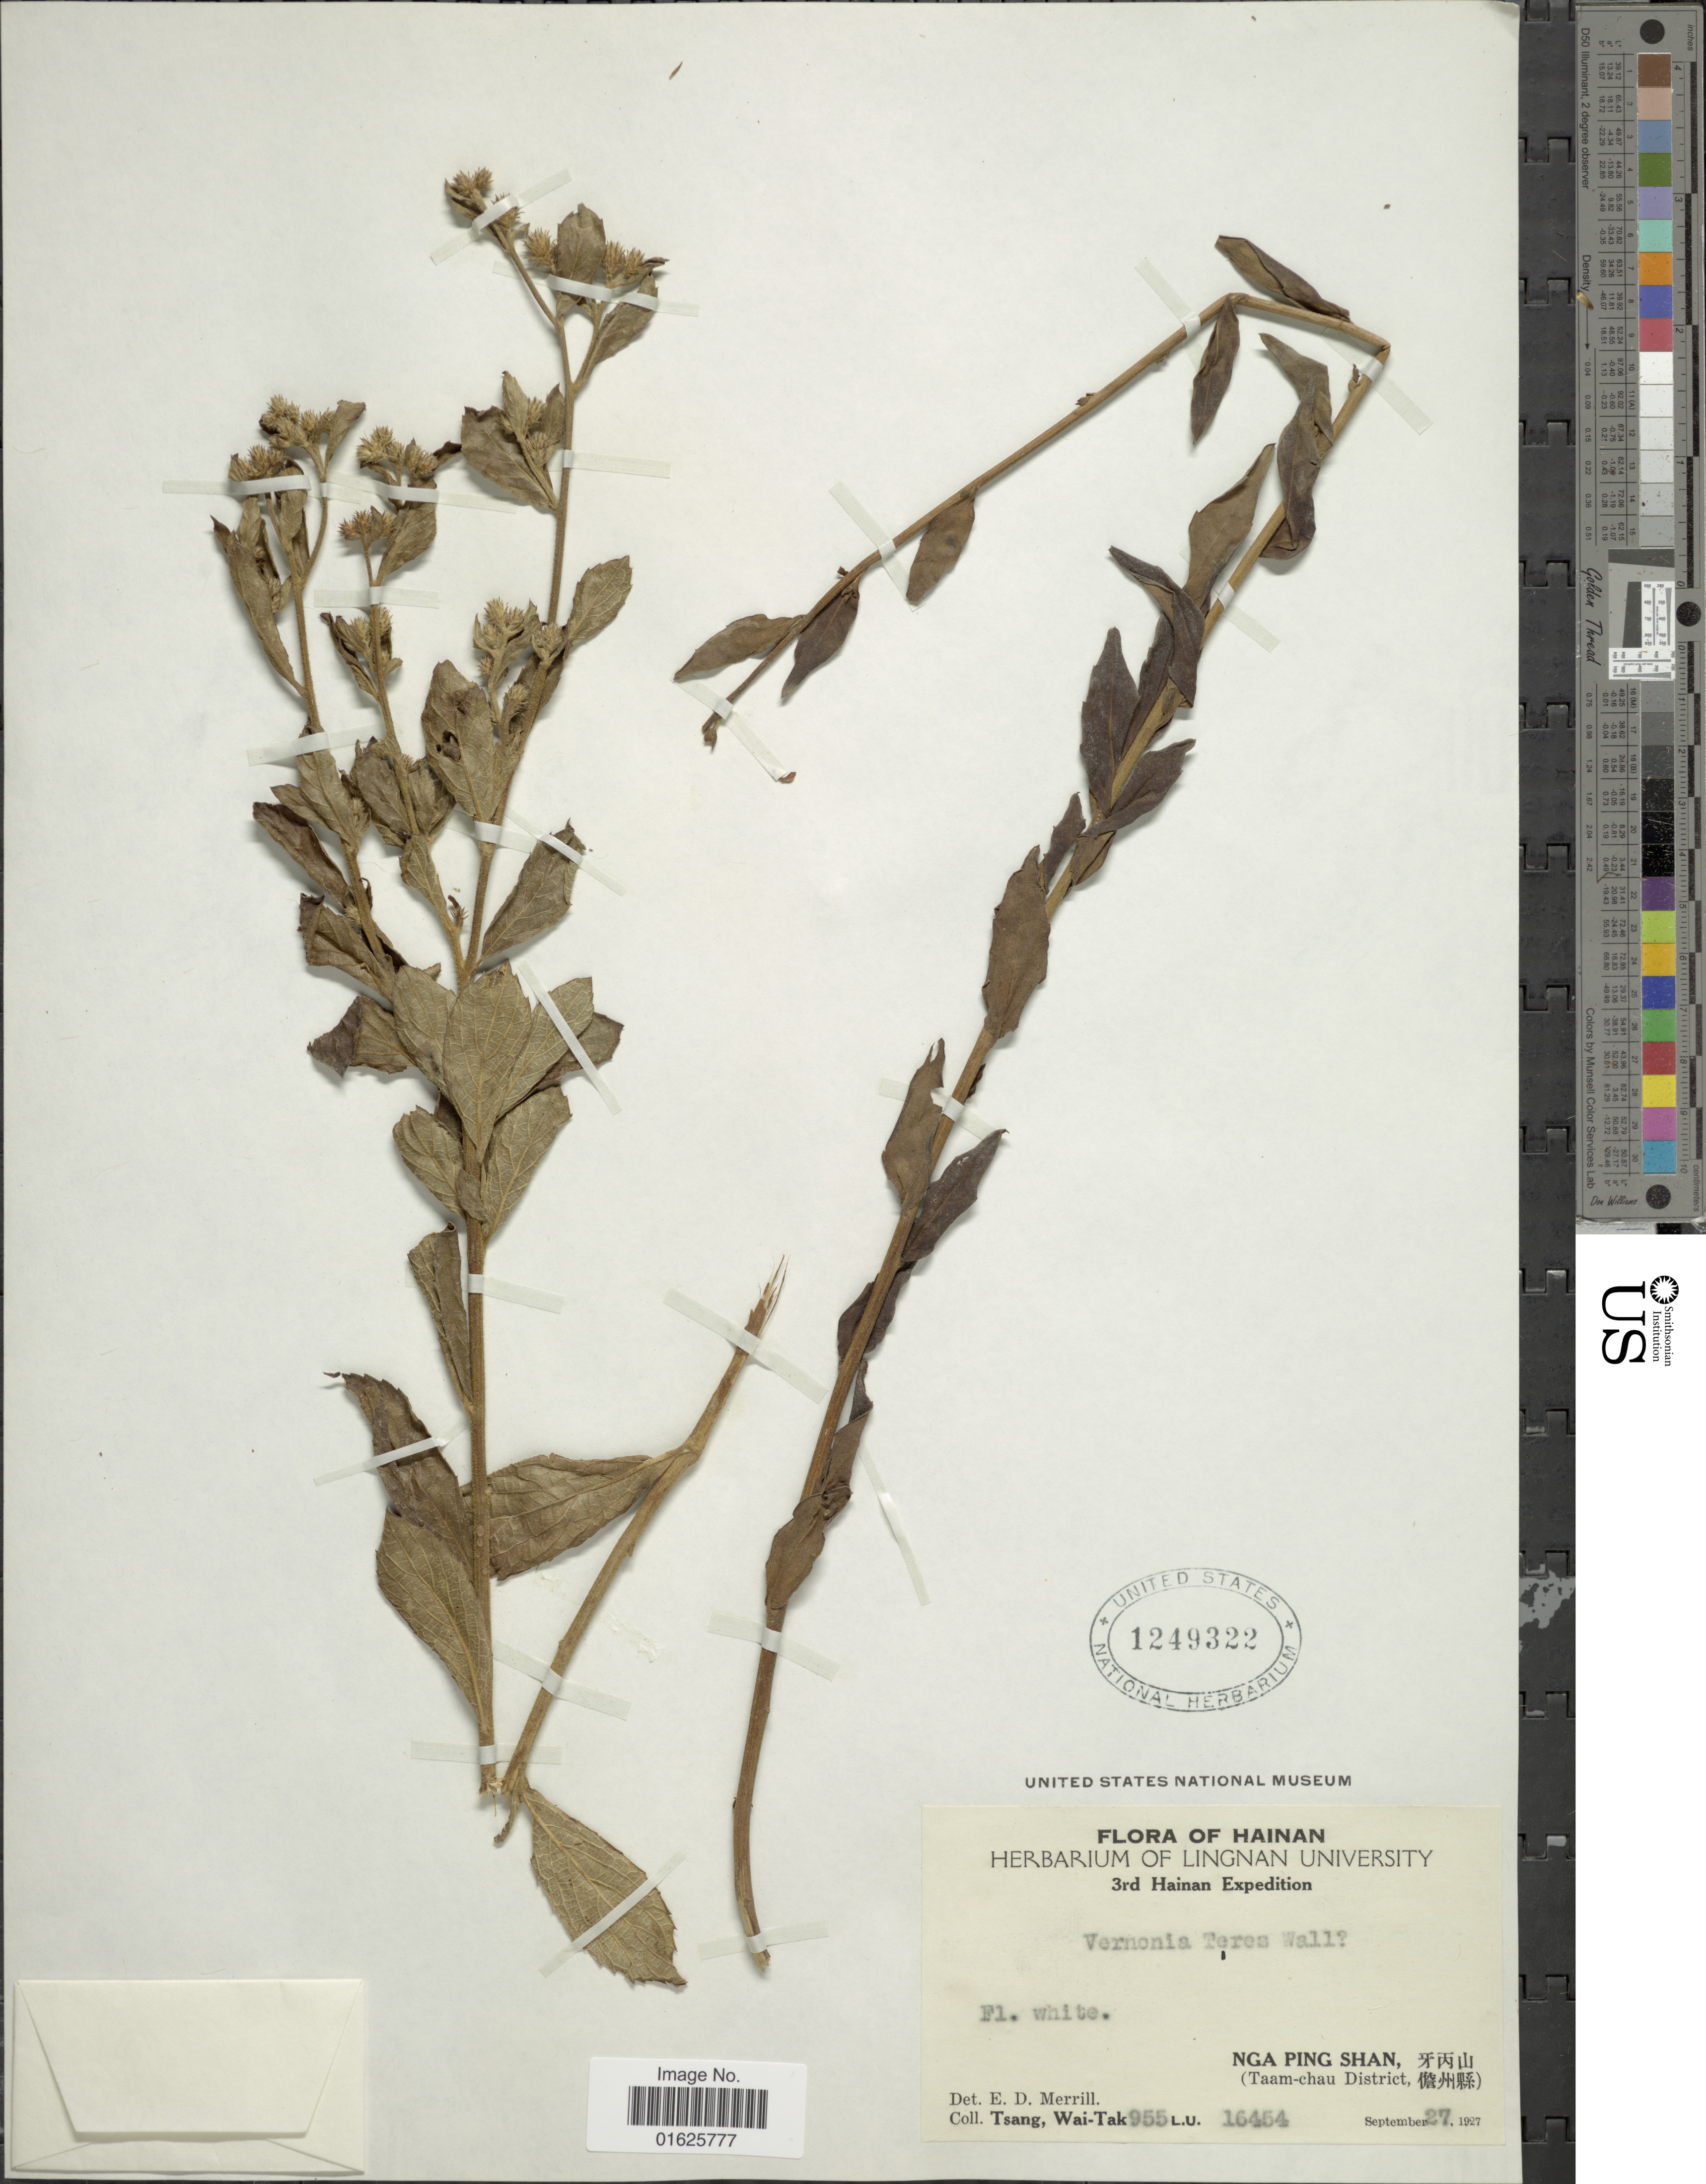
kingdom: Plantae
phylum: Tracheophyta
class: Magnoliopsida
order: Asterales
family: Asteraceae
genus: Acilepis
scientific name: Acilepis clivorum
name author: (Hance) H. Rob.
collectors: W. T. Tsang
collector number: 955/16454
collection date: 1927-09-27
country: China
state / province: Hainan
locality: Nga Ping Shan (Taam-chau District,)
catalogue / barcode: US 1249322